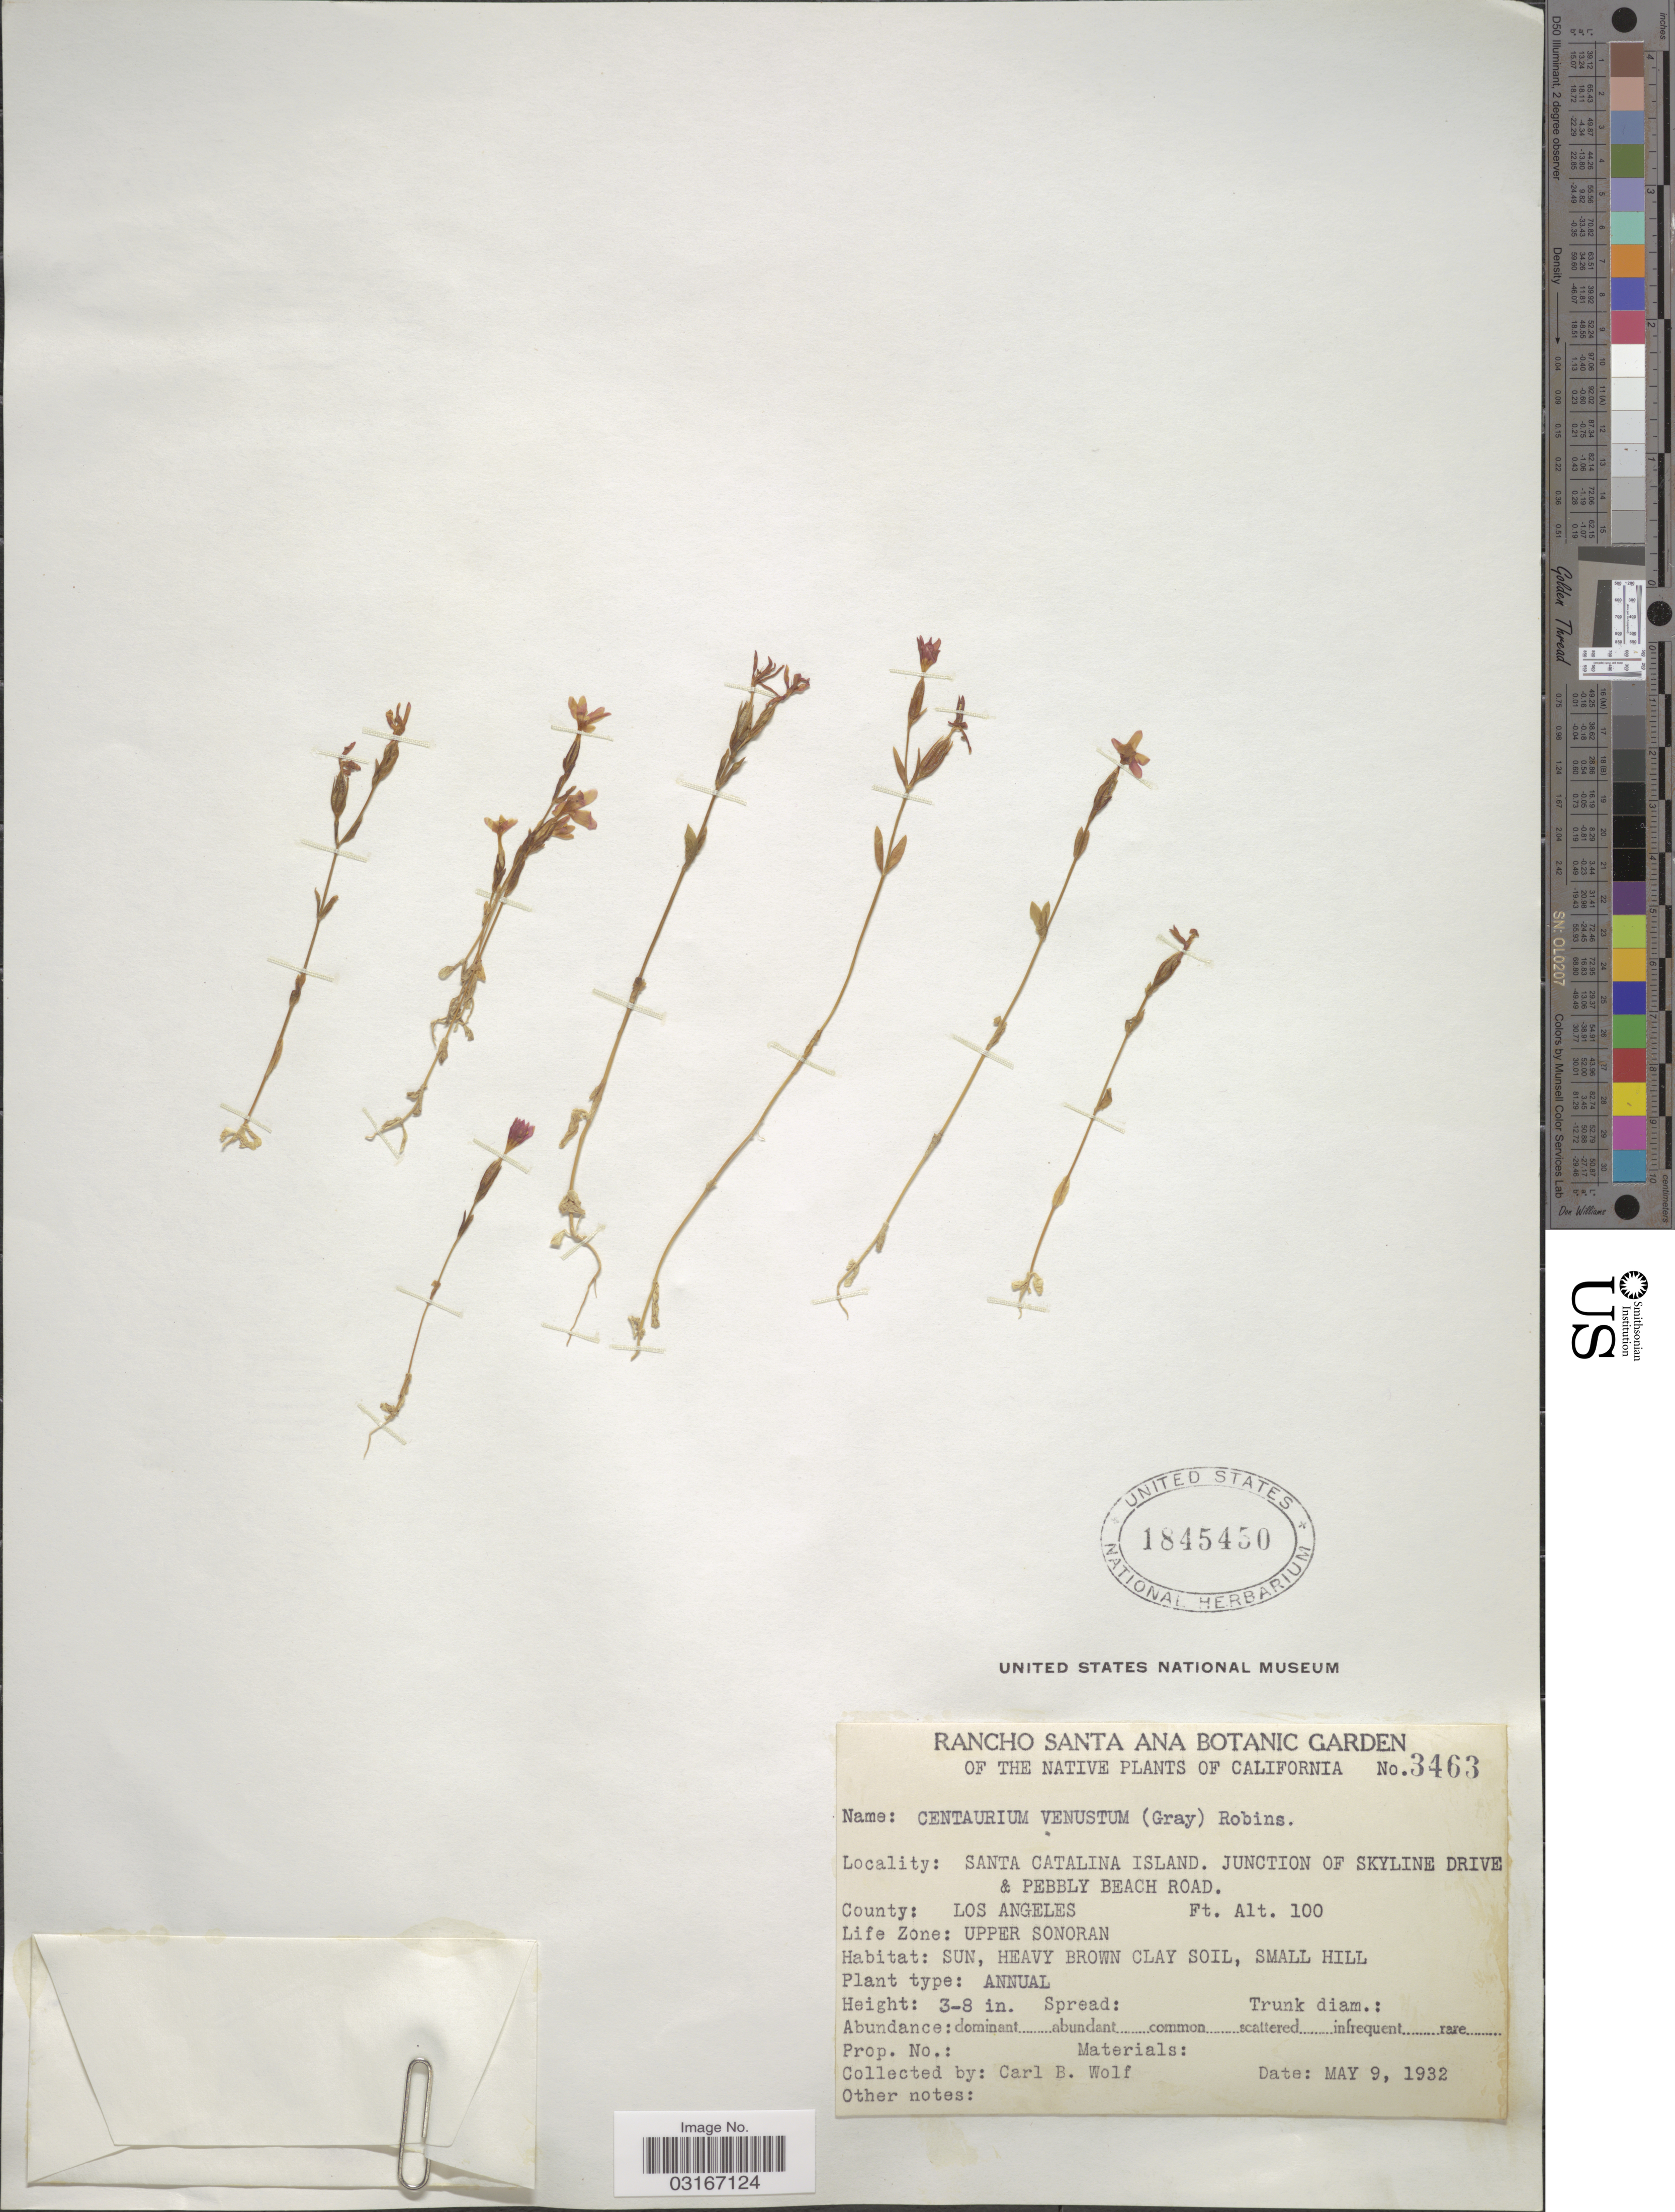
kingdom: Plantae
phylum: Tracheophyta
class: Magnoliopsida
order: Gentianales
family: Gentianaceae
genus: Centaurium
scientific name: Centaurium venustum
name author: (A. Gray) B.L. Rob.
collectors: C. B. Wolf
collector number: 3463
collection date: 1932-05-09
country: United States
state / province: California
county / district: Los Angeles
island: Santa Catalina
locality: Santa Catalina Island. Junction of Skyline Drive & Pebbly Beach Road. County: Los Angeles. Life Zone: Upper Sonoran.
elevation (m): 30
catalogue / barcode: US 1845450